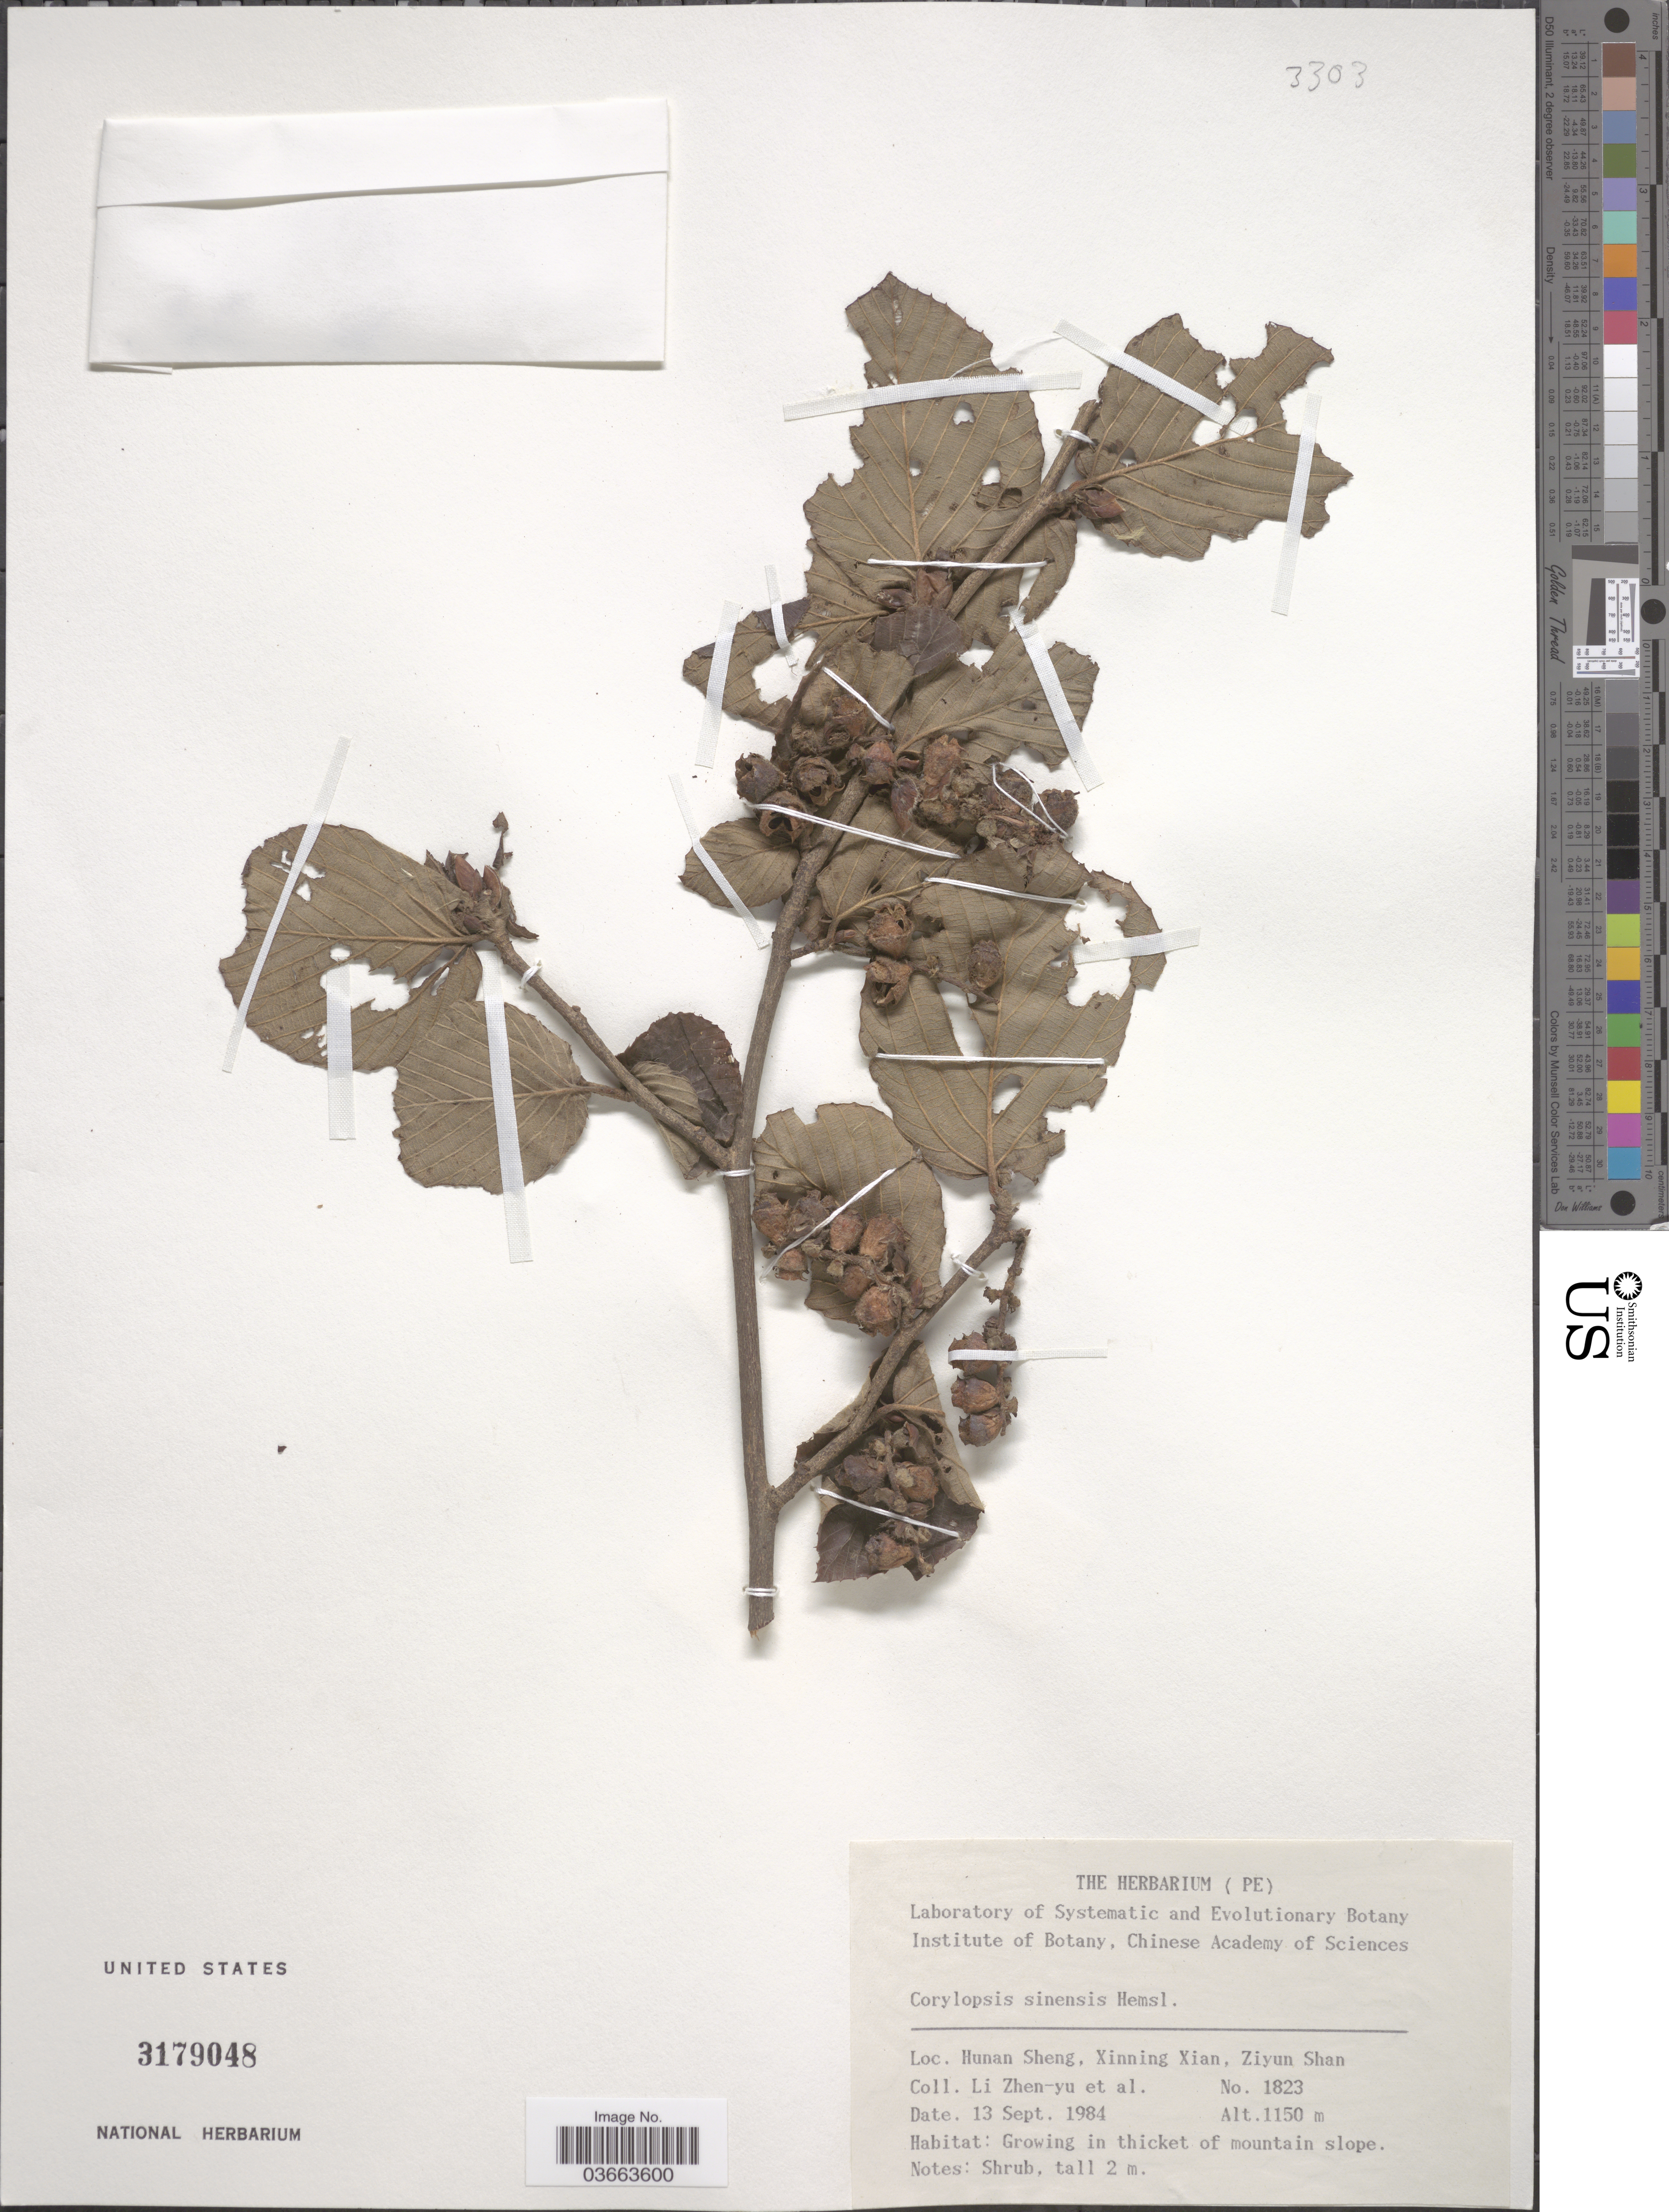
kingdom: Plantae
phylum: Tracheophyta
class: Magnoliopsida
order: Saxifragales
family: Hamamelidaceae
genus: Corylopsis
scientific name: Corylopsis sinensis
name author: Hemsl.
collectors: Z. Y. Li & et al.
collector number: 1823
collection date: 1984-09-13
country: China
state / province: Hunan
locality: Hunan Sheng, Xinning Xian, Ziyun Shan.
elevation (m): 1150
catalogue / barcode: US 3179048